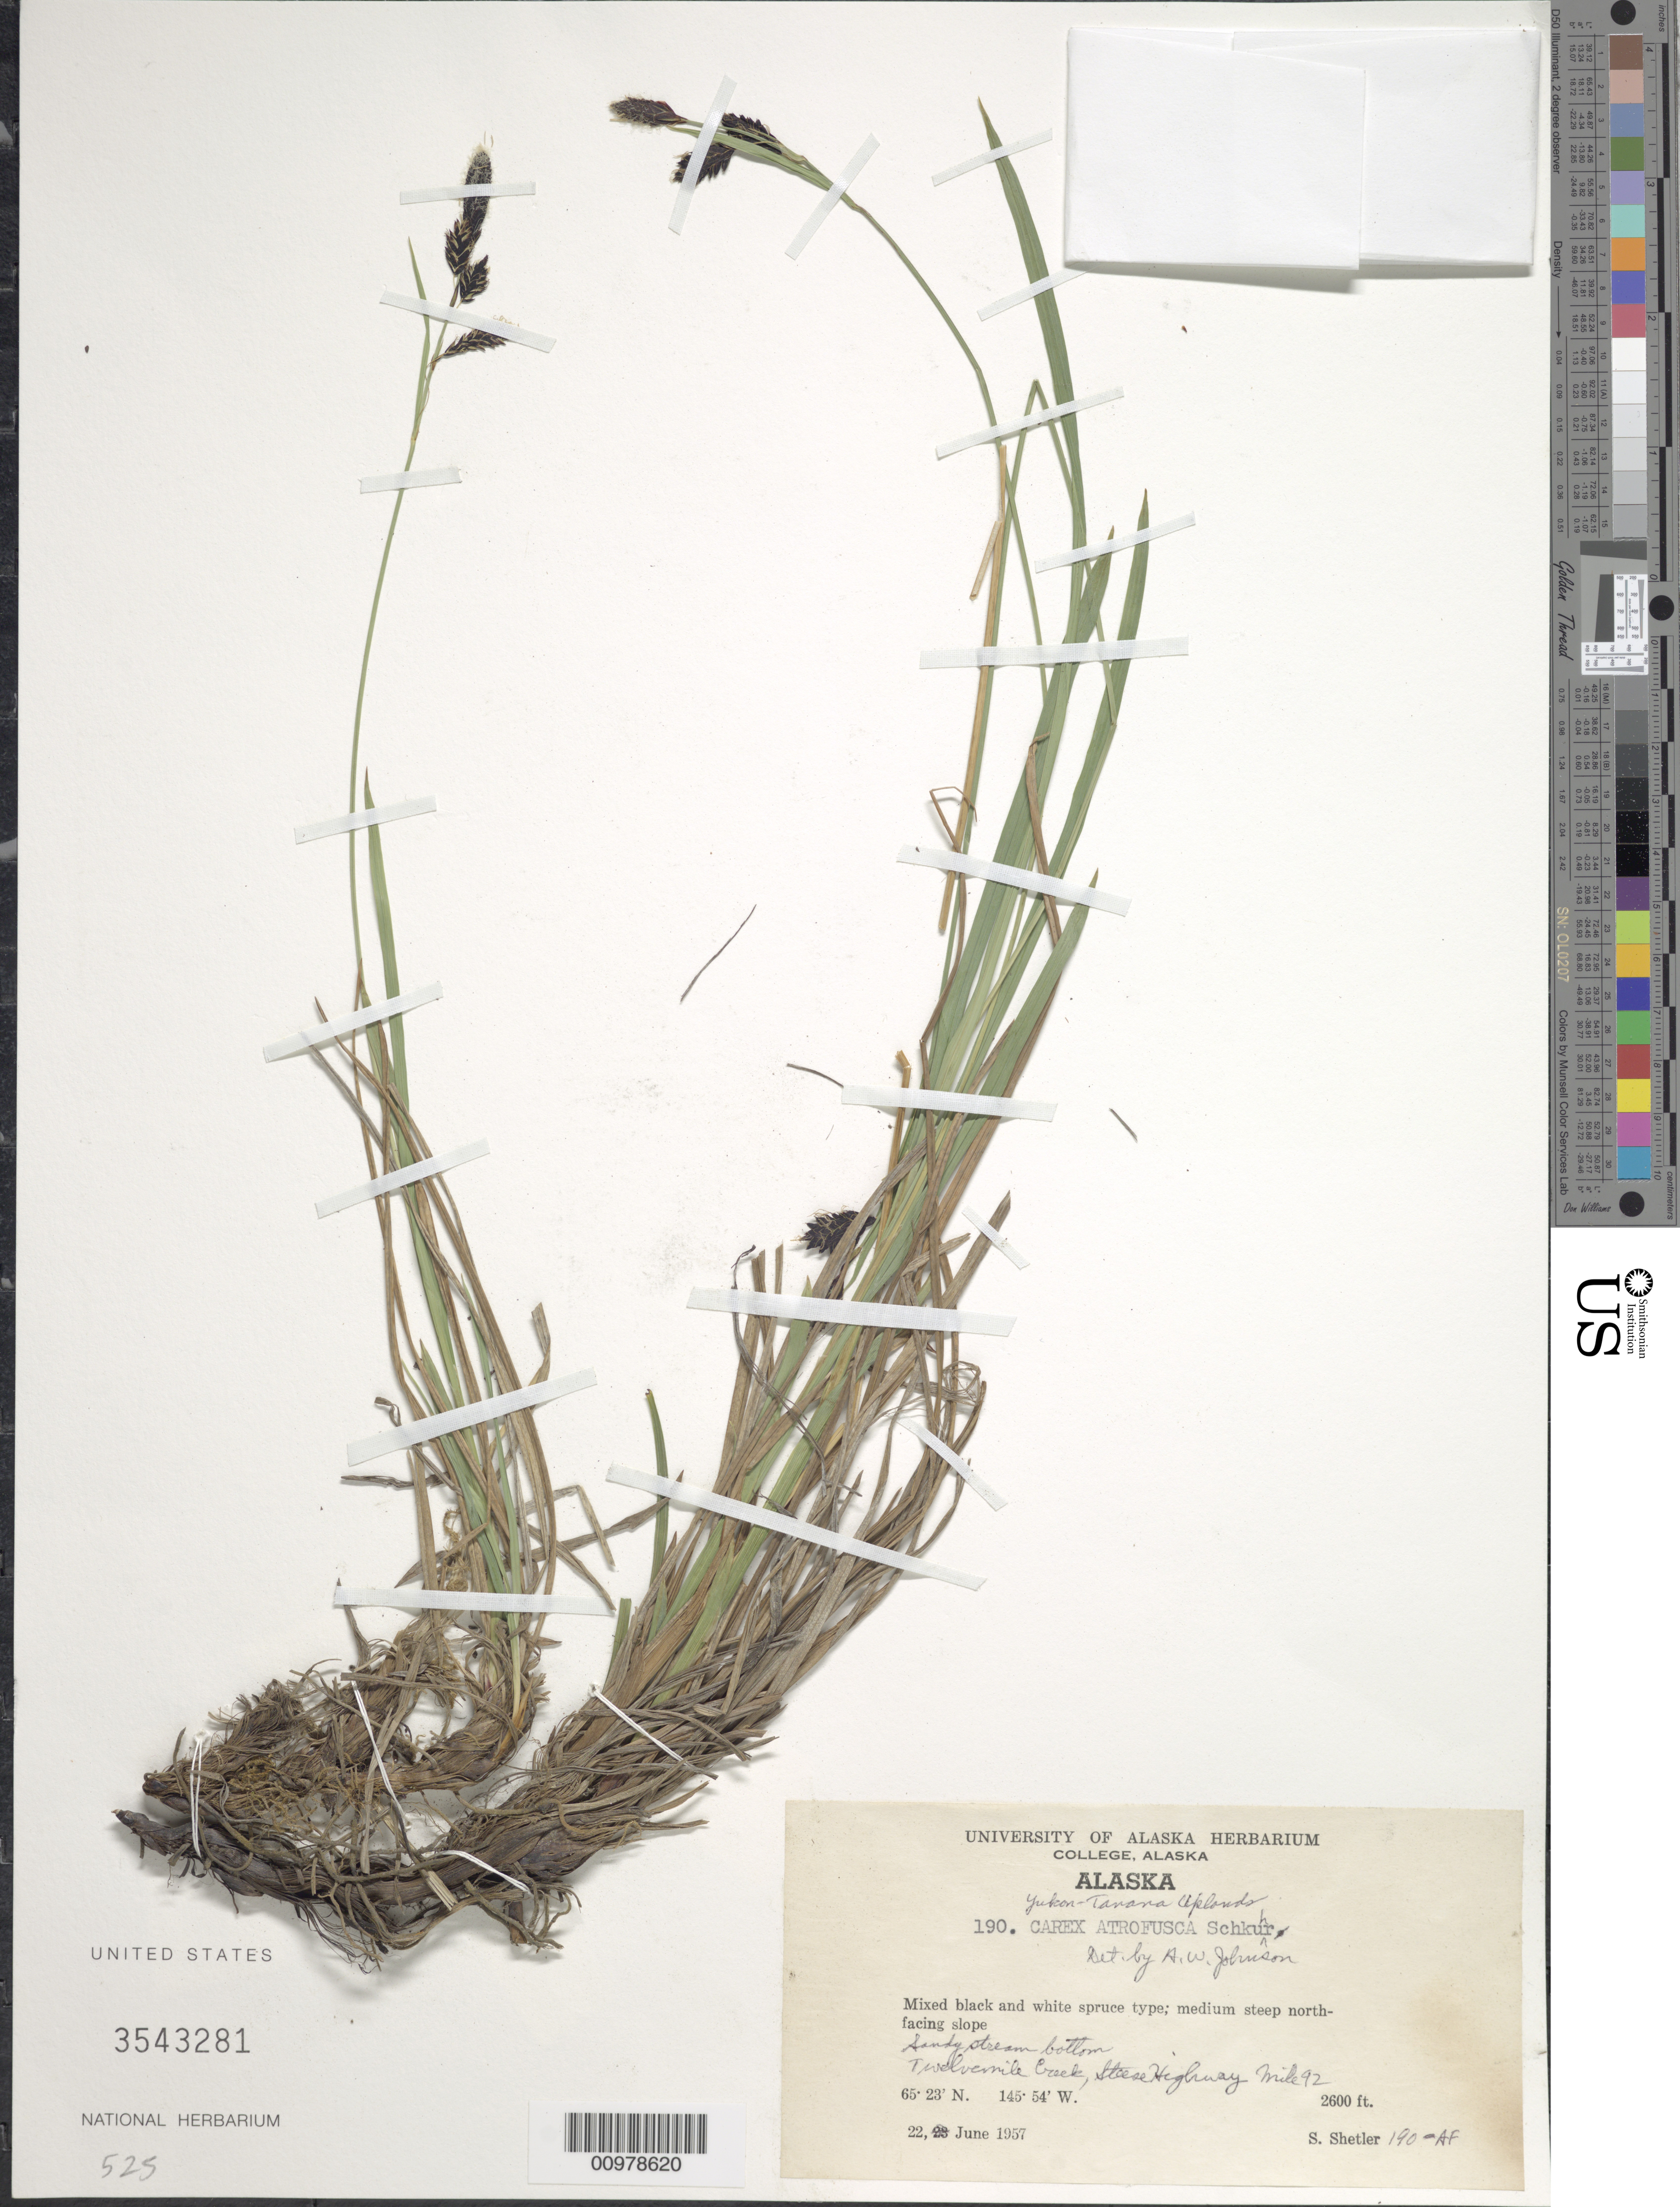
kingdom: Plantae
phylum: Tracheophyta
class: Liliopsida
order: Poales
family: Cyperaceae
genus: Carex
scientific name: Carex atrofusca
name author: Schkuhr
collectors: S. Shetler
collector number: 190-AF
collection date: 1957-06-22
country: United States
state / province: Alaska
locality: Alaska. Yukon-Tanana Uplands. Mixed black and white spruce type; medium steep northfacing slope. Sandy stream bottom. Twelve mile Creek, Steese Highway Mile 92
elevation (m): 792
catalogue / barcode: US 3543281